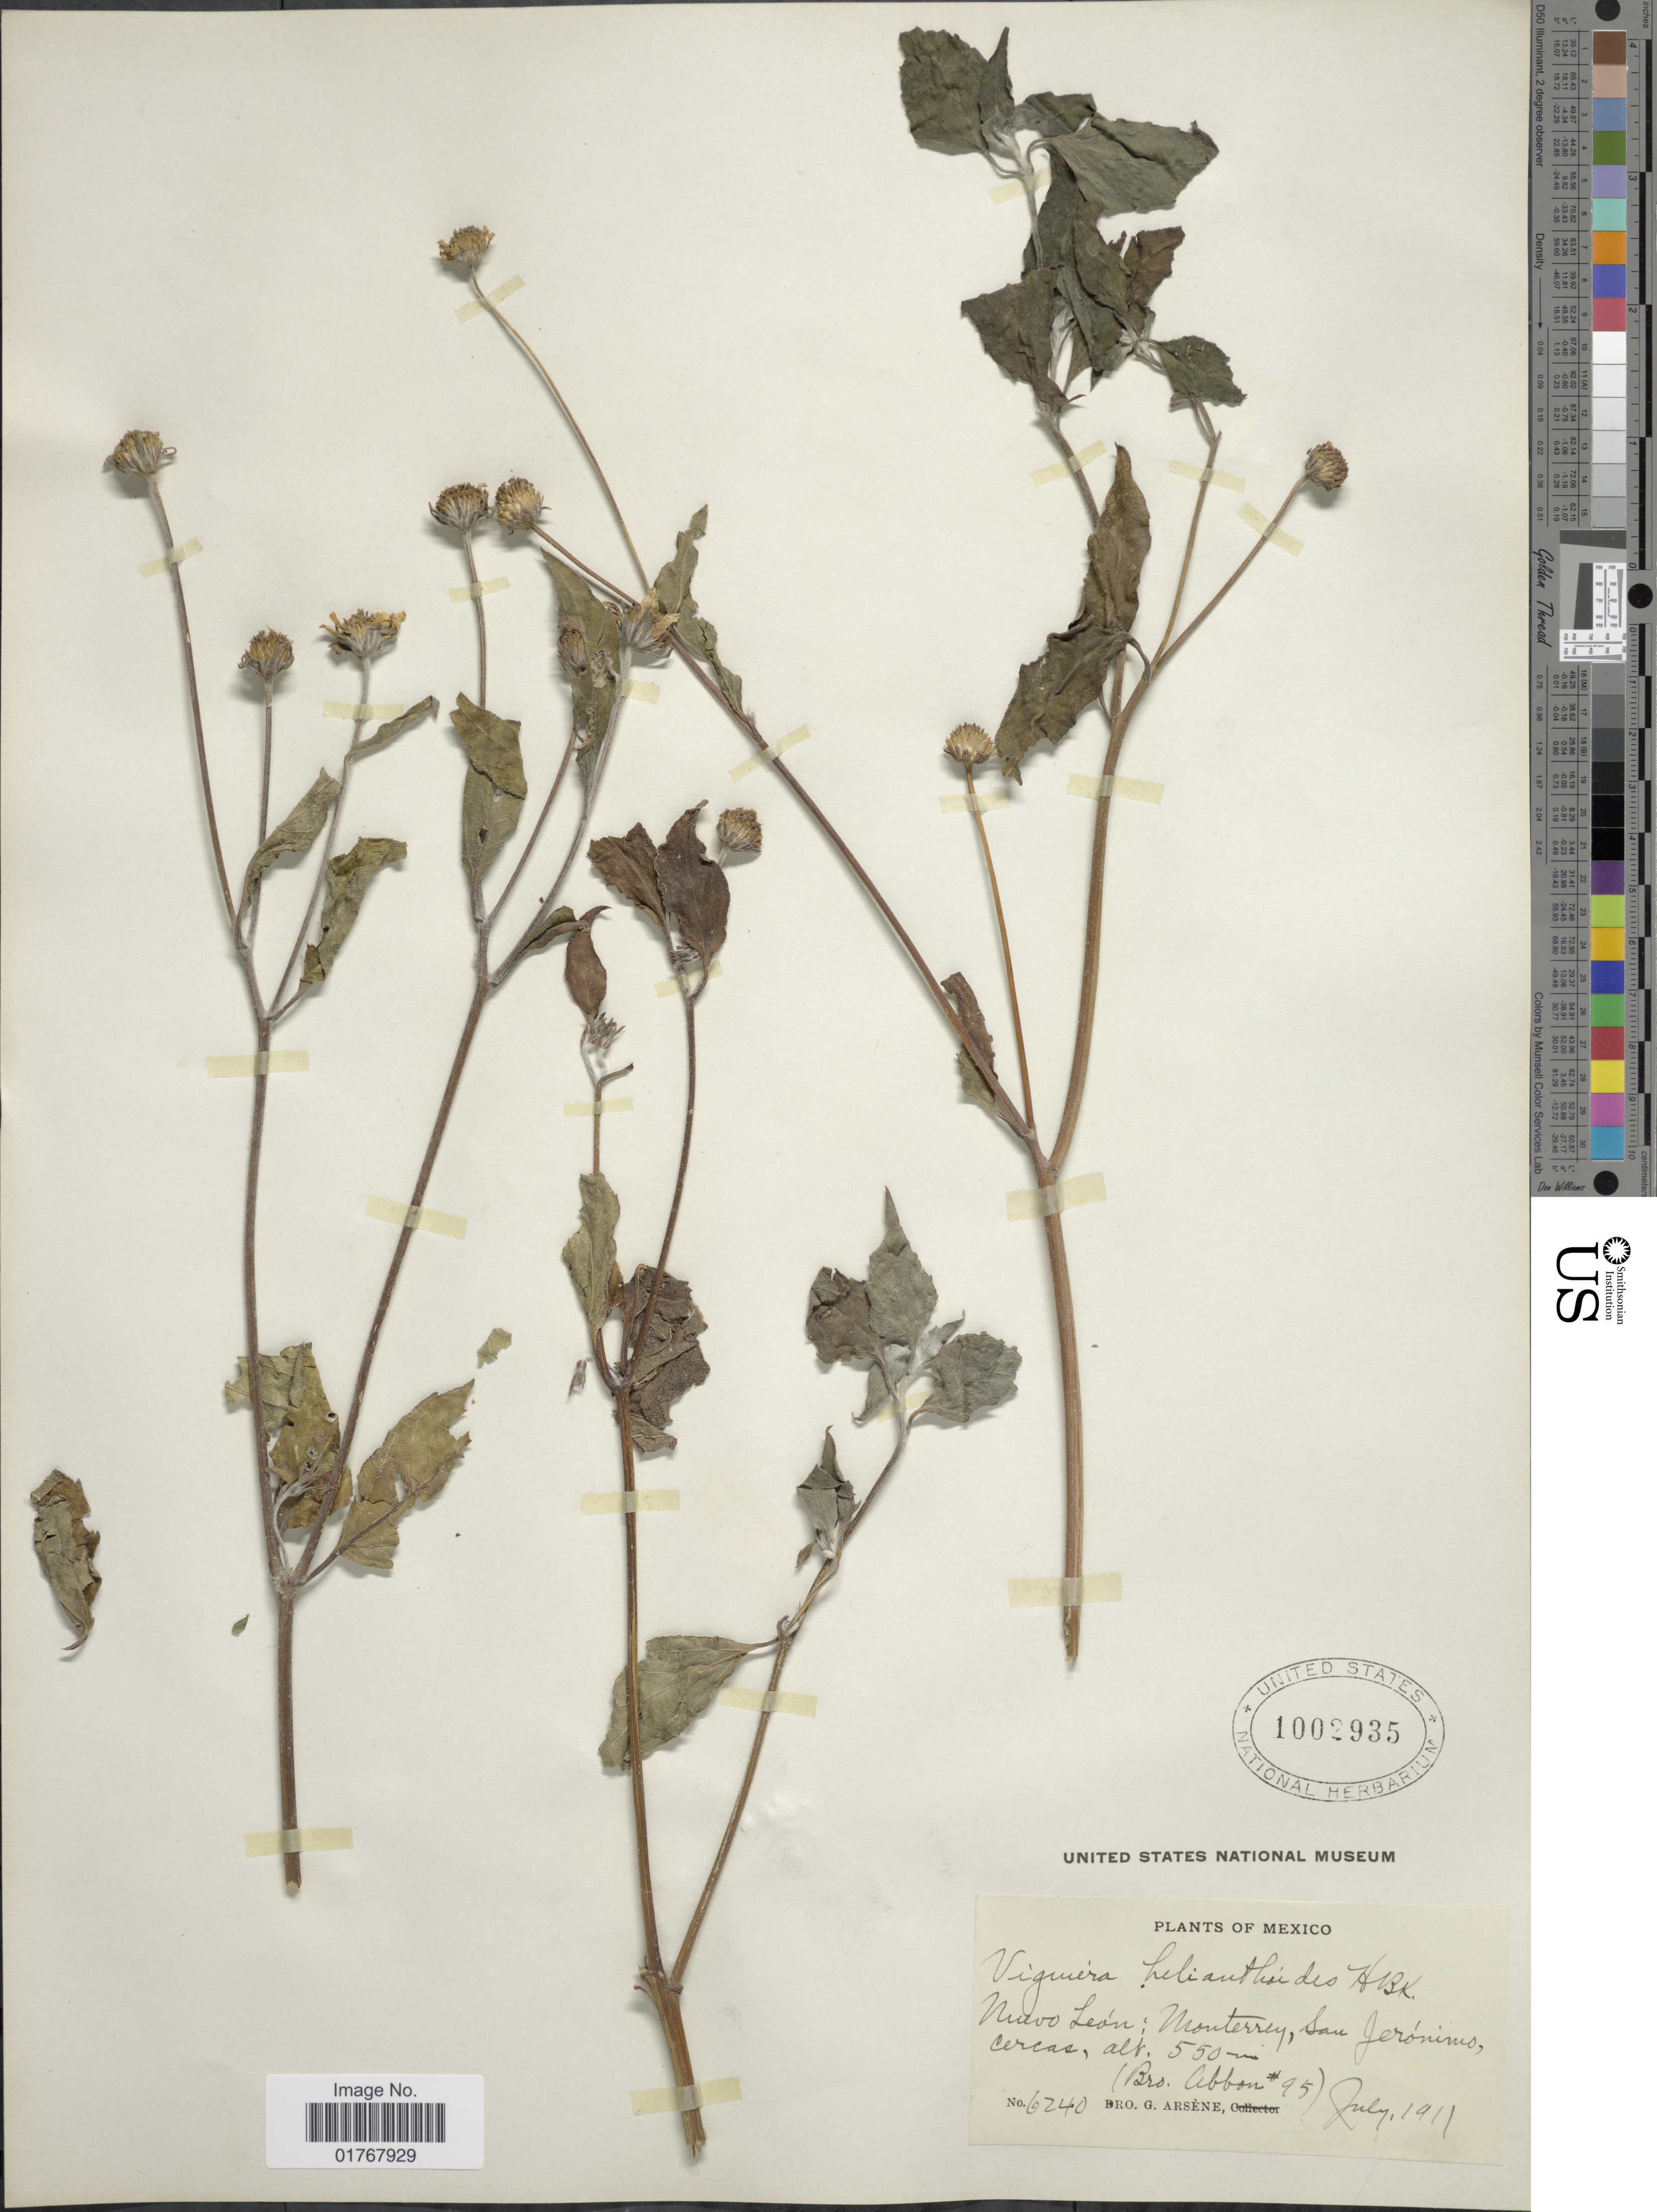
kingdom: Plantae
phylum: Tracheophyta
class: Magnoliopsida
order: Asterales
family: Asteraceae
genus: Viguiera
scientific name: Viguiera dentata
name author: (Cav.) Spreng.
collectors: Bro. Abbon & Bro. G. Arsène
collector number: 6240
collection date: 1911-07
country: Mexico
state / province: Nuevo León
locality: Monterrey, San Jerónimo cercas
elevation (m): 550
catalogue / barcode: US 1002935